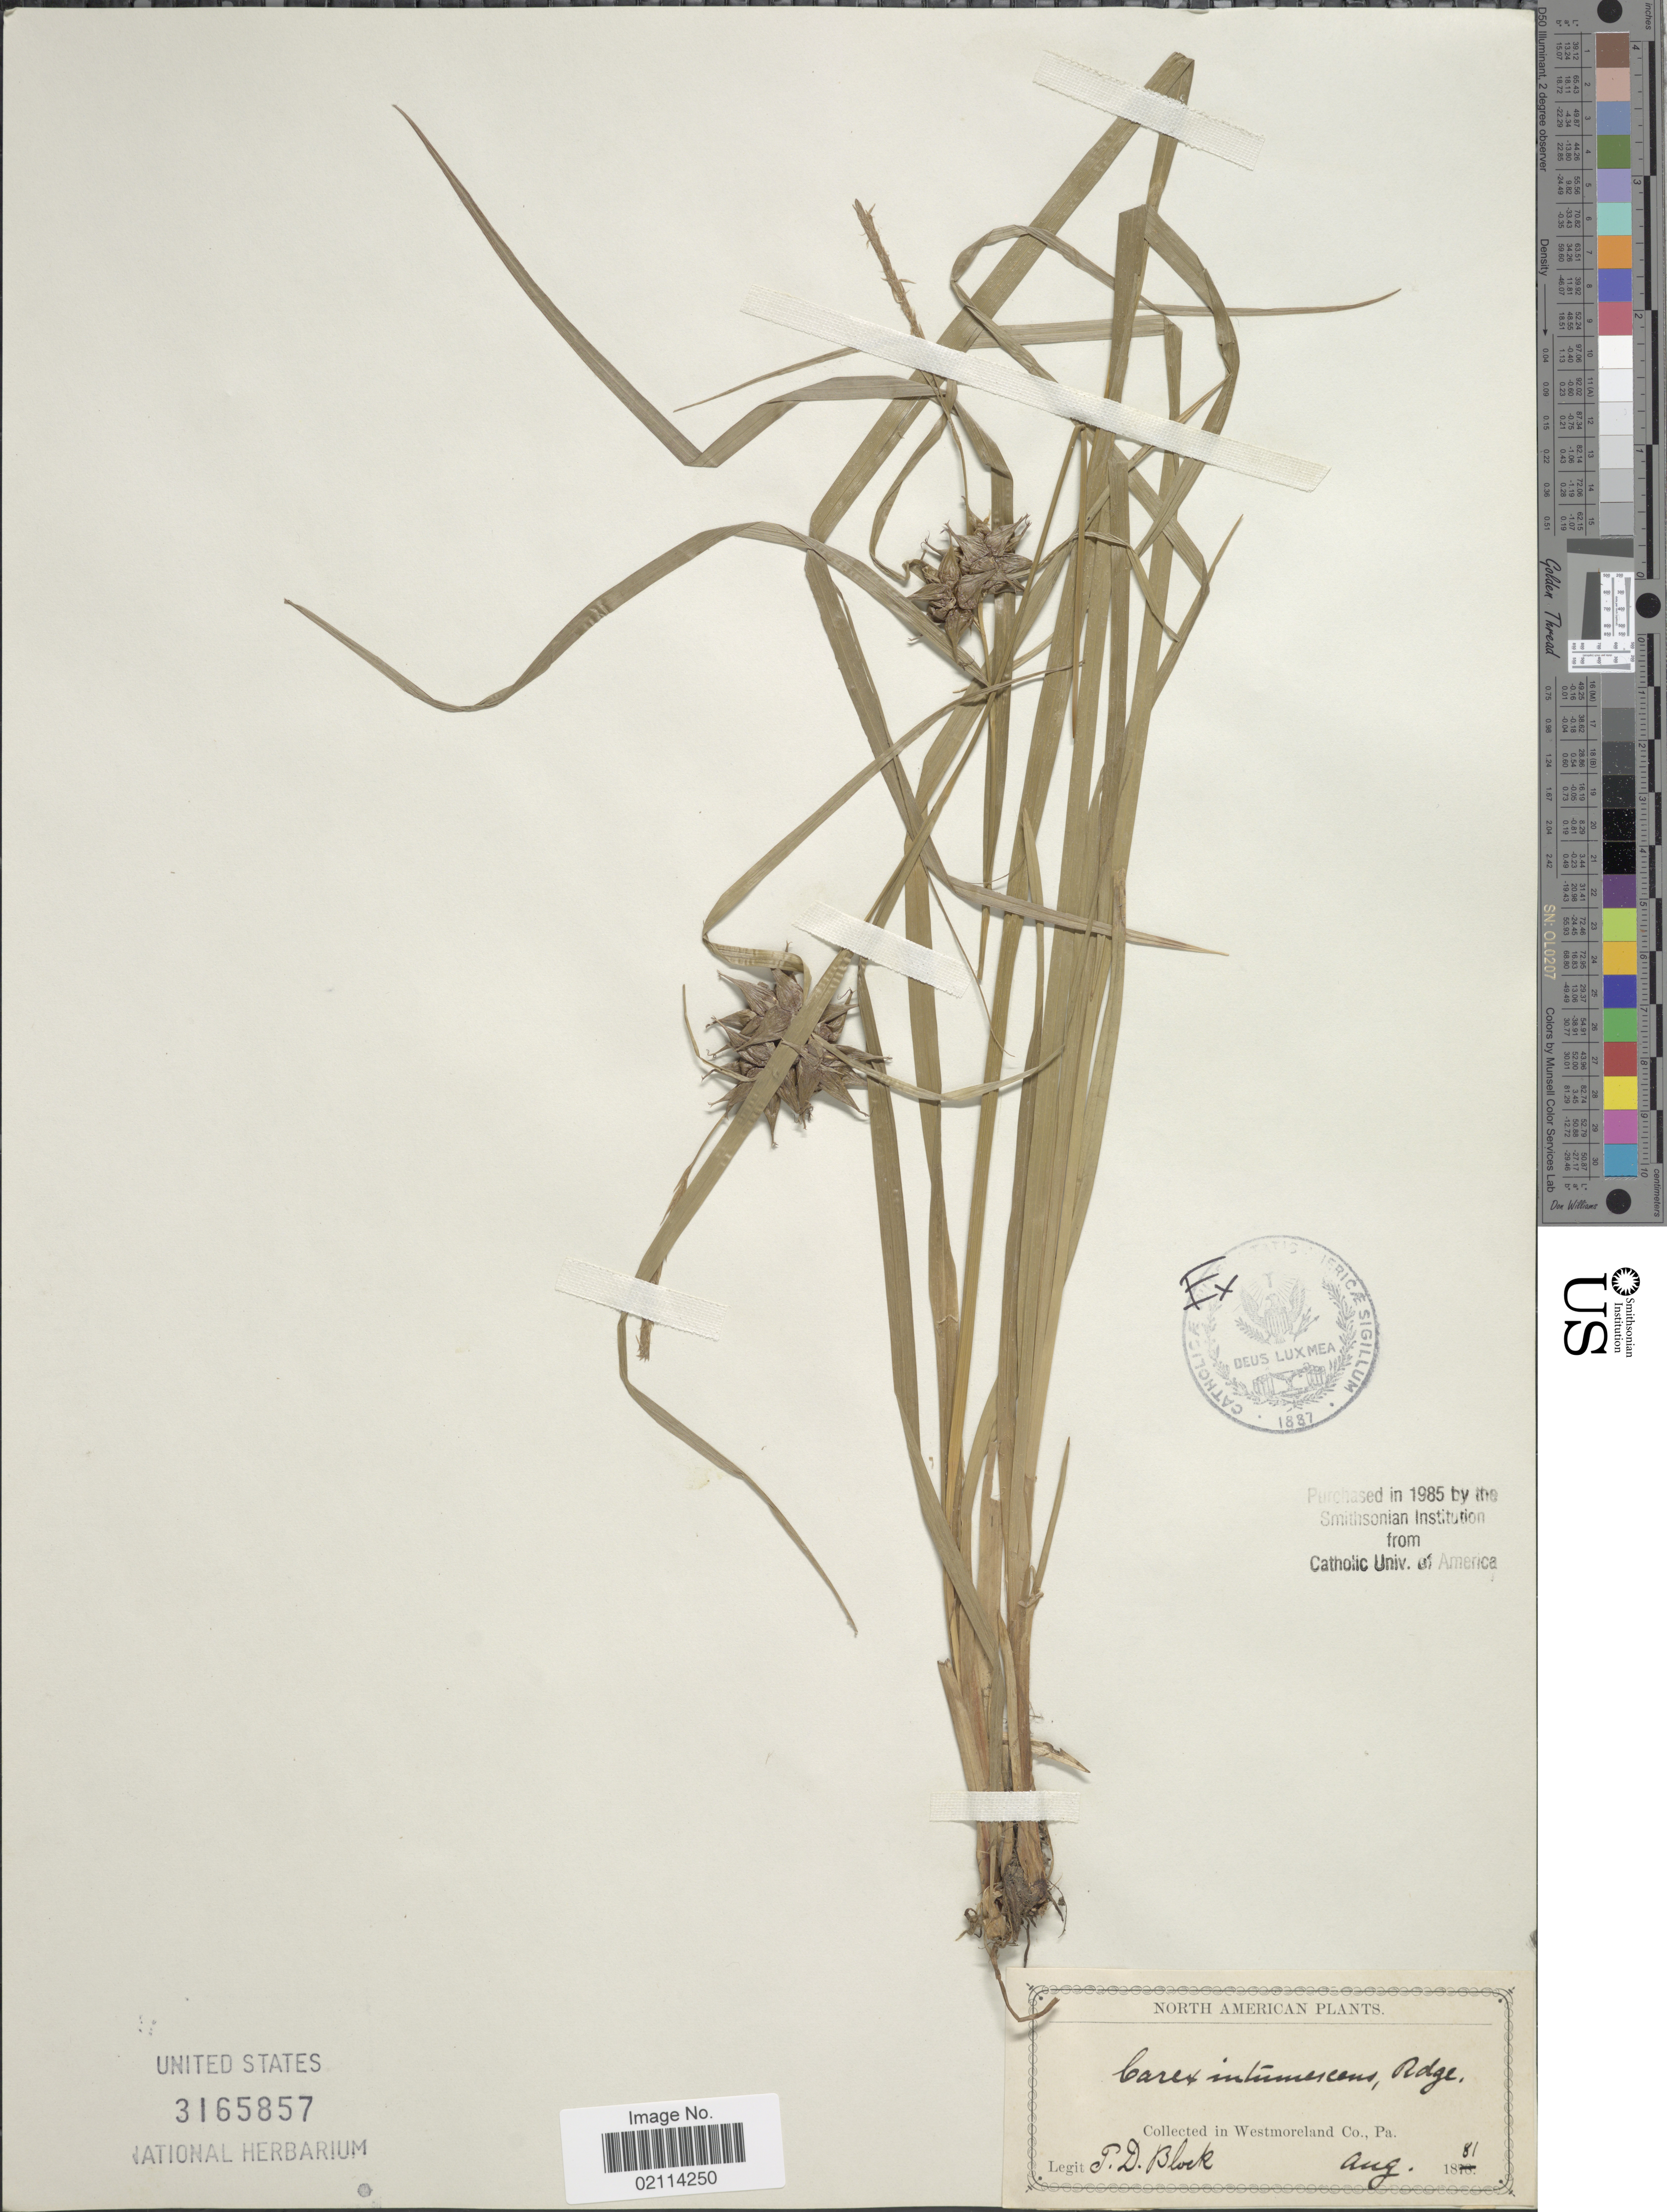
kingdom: Plantae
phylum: Tracheophyta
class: Liliopsida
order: Poales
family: Cyperaceae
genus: Carex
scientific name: Carex intumescens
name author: Rudge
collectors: P. De Block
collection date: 1881-08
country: United States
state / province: Pennsylvania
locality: In Westmoreland Co.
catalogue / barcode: US 3165857